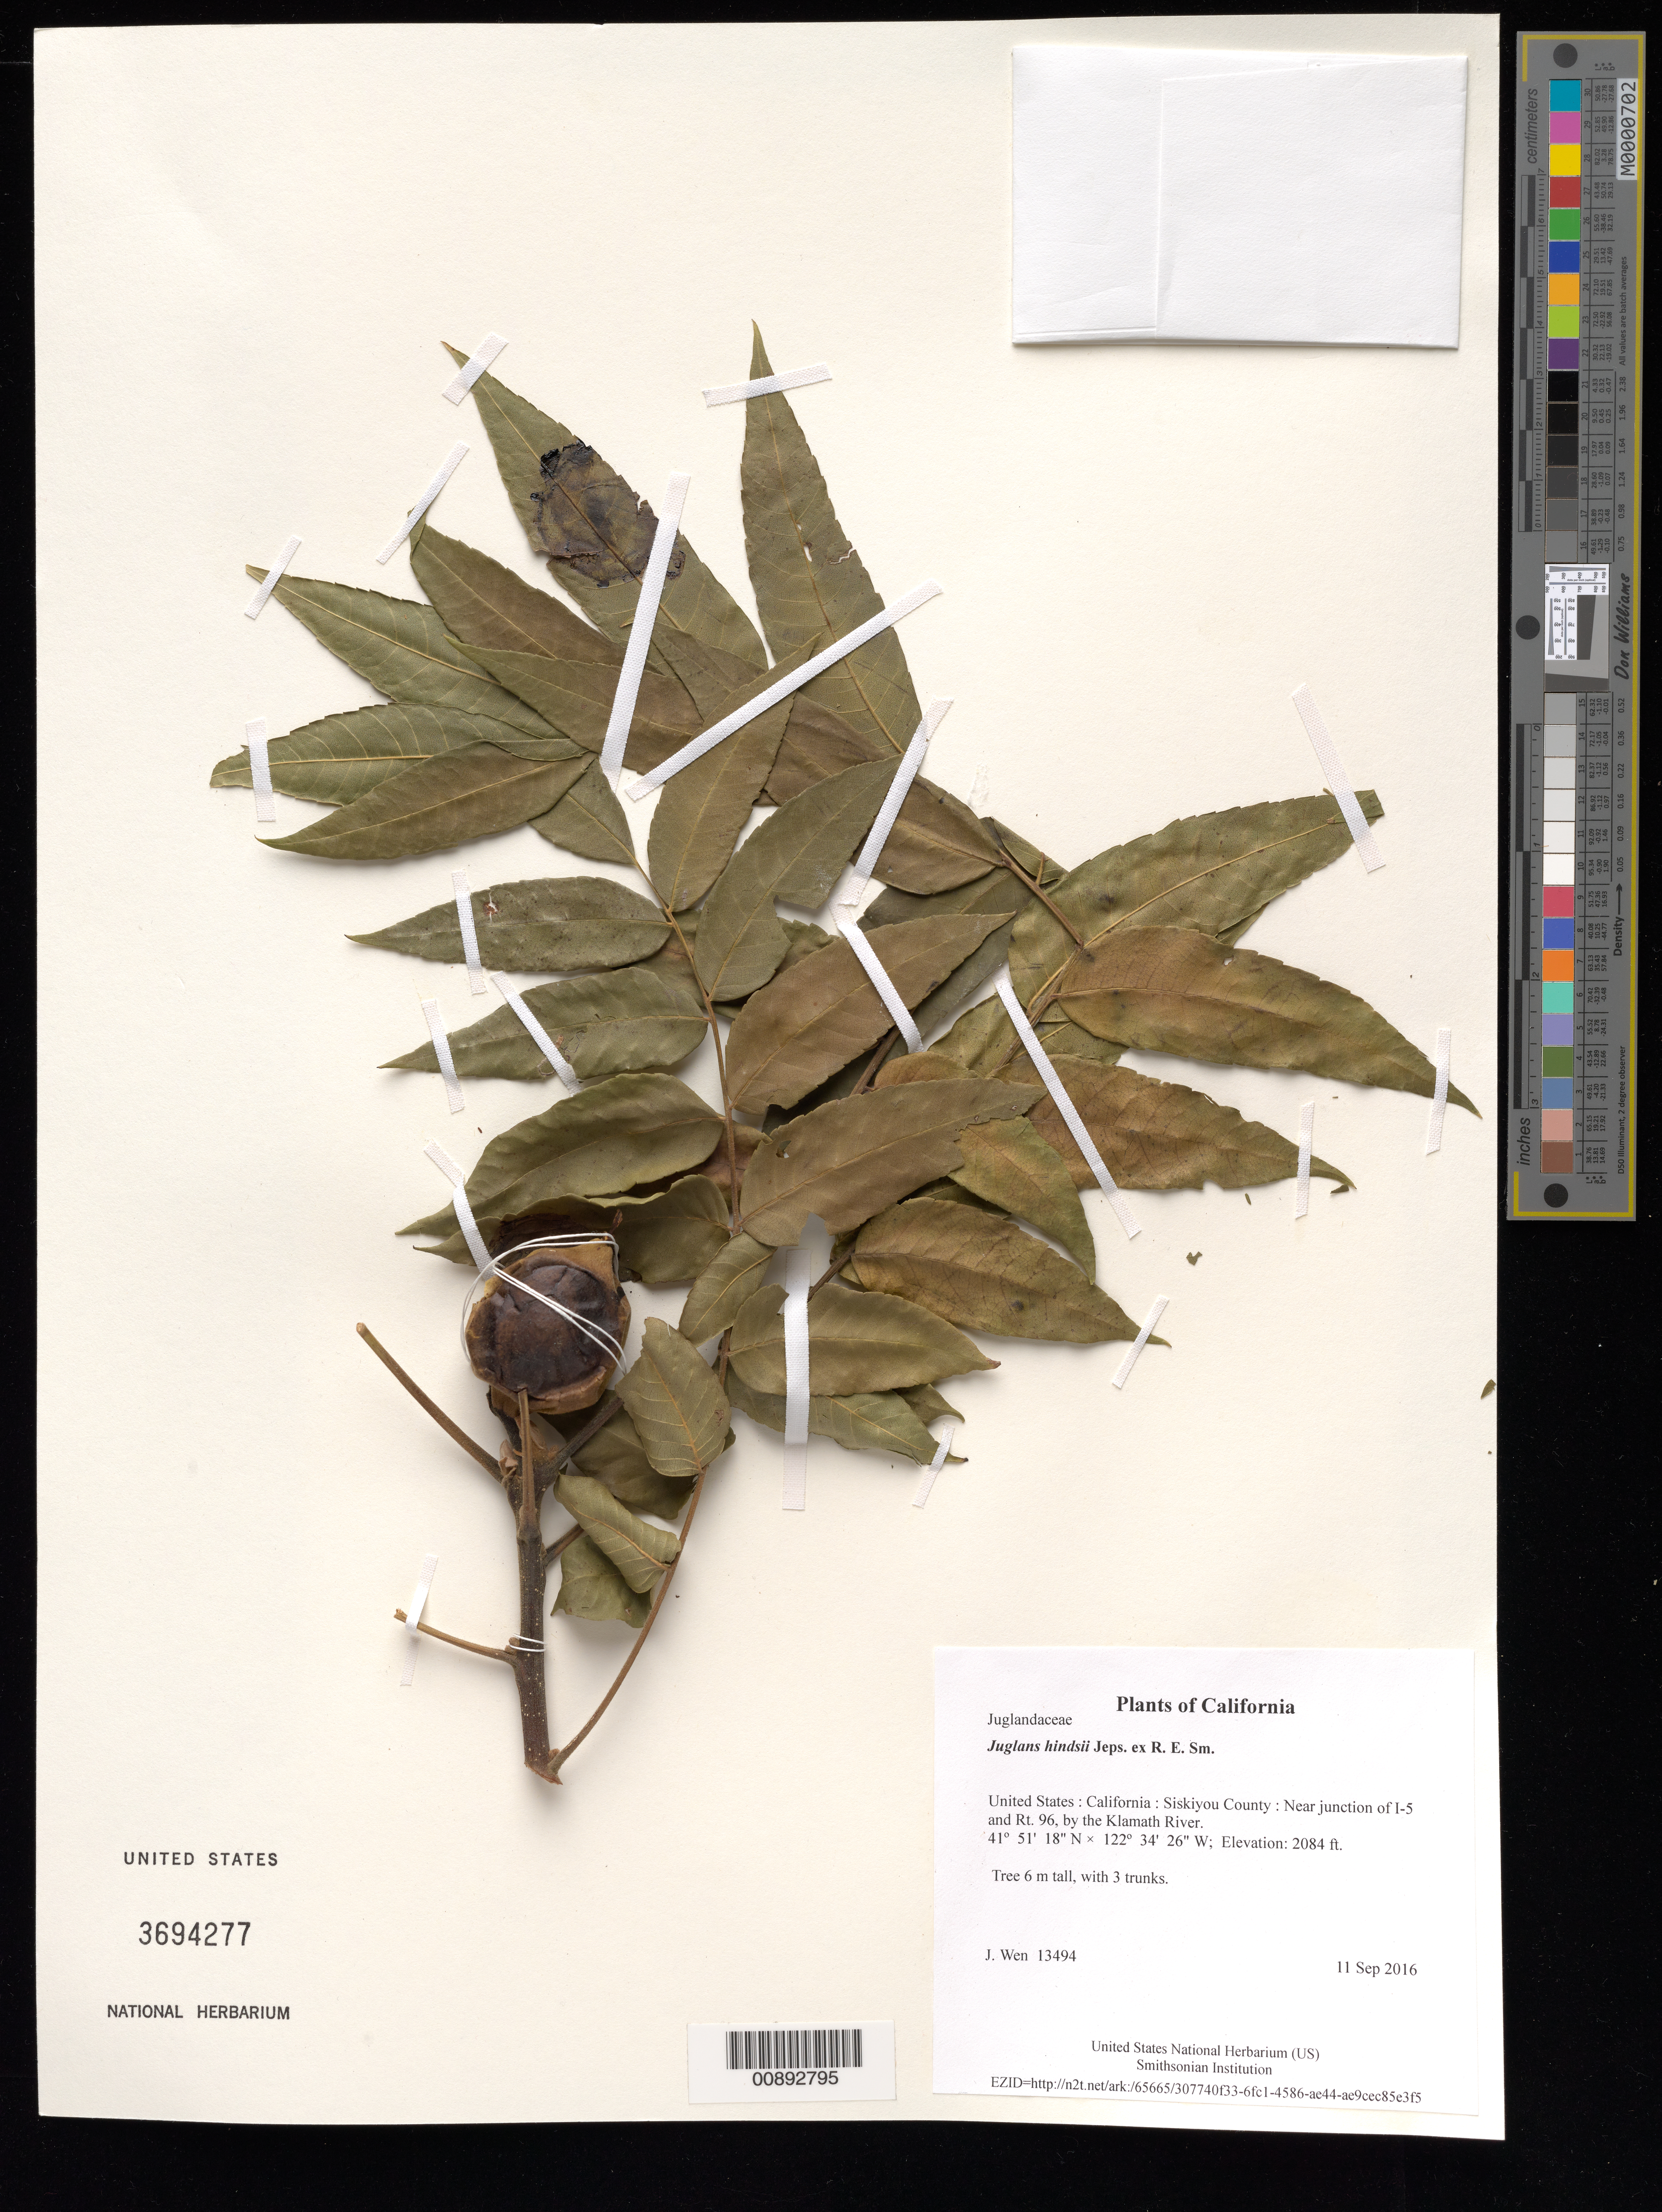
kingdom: Plantae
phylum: Tracheophyta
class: Magnoliopsida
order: Fagales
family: Juglandaceae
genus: Juglans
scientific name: Juglans hindsii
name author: (Jeps.) Jeps. ex R.E. Sm.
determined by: Wen, Jun, (BOT), Smithsonian Institution - National Museum of Natural History (UNITED STATES)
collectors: J. Wen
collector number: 13494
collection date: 2016-09-11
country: United States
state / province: California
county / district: Siskiyou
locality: Near junction of I-5 and Rt. 96, by the Klamath River.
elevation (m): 635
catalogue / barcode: US 3694277